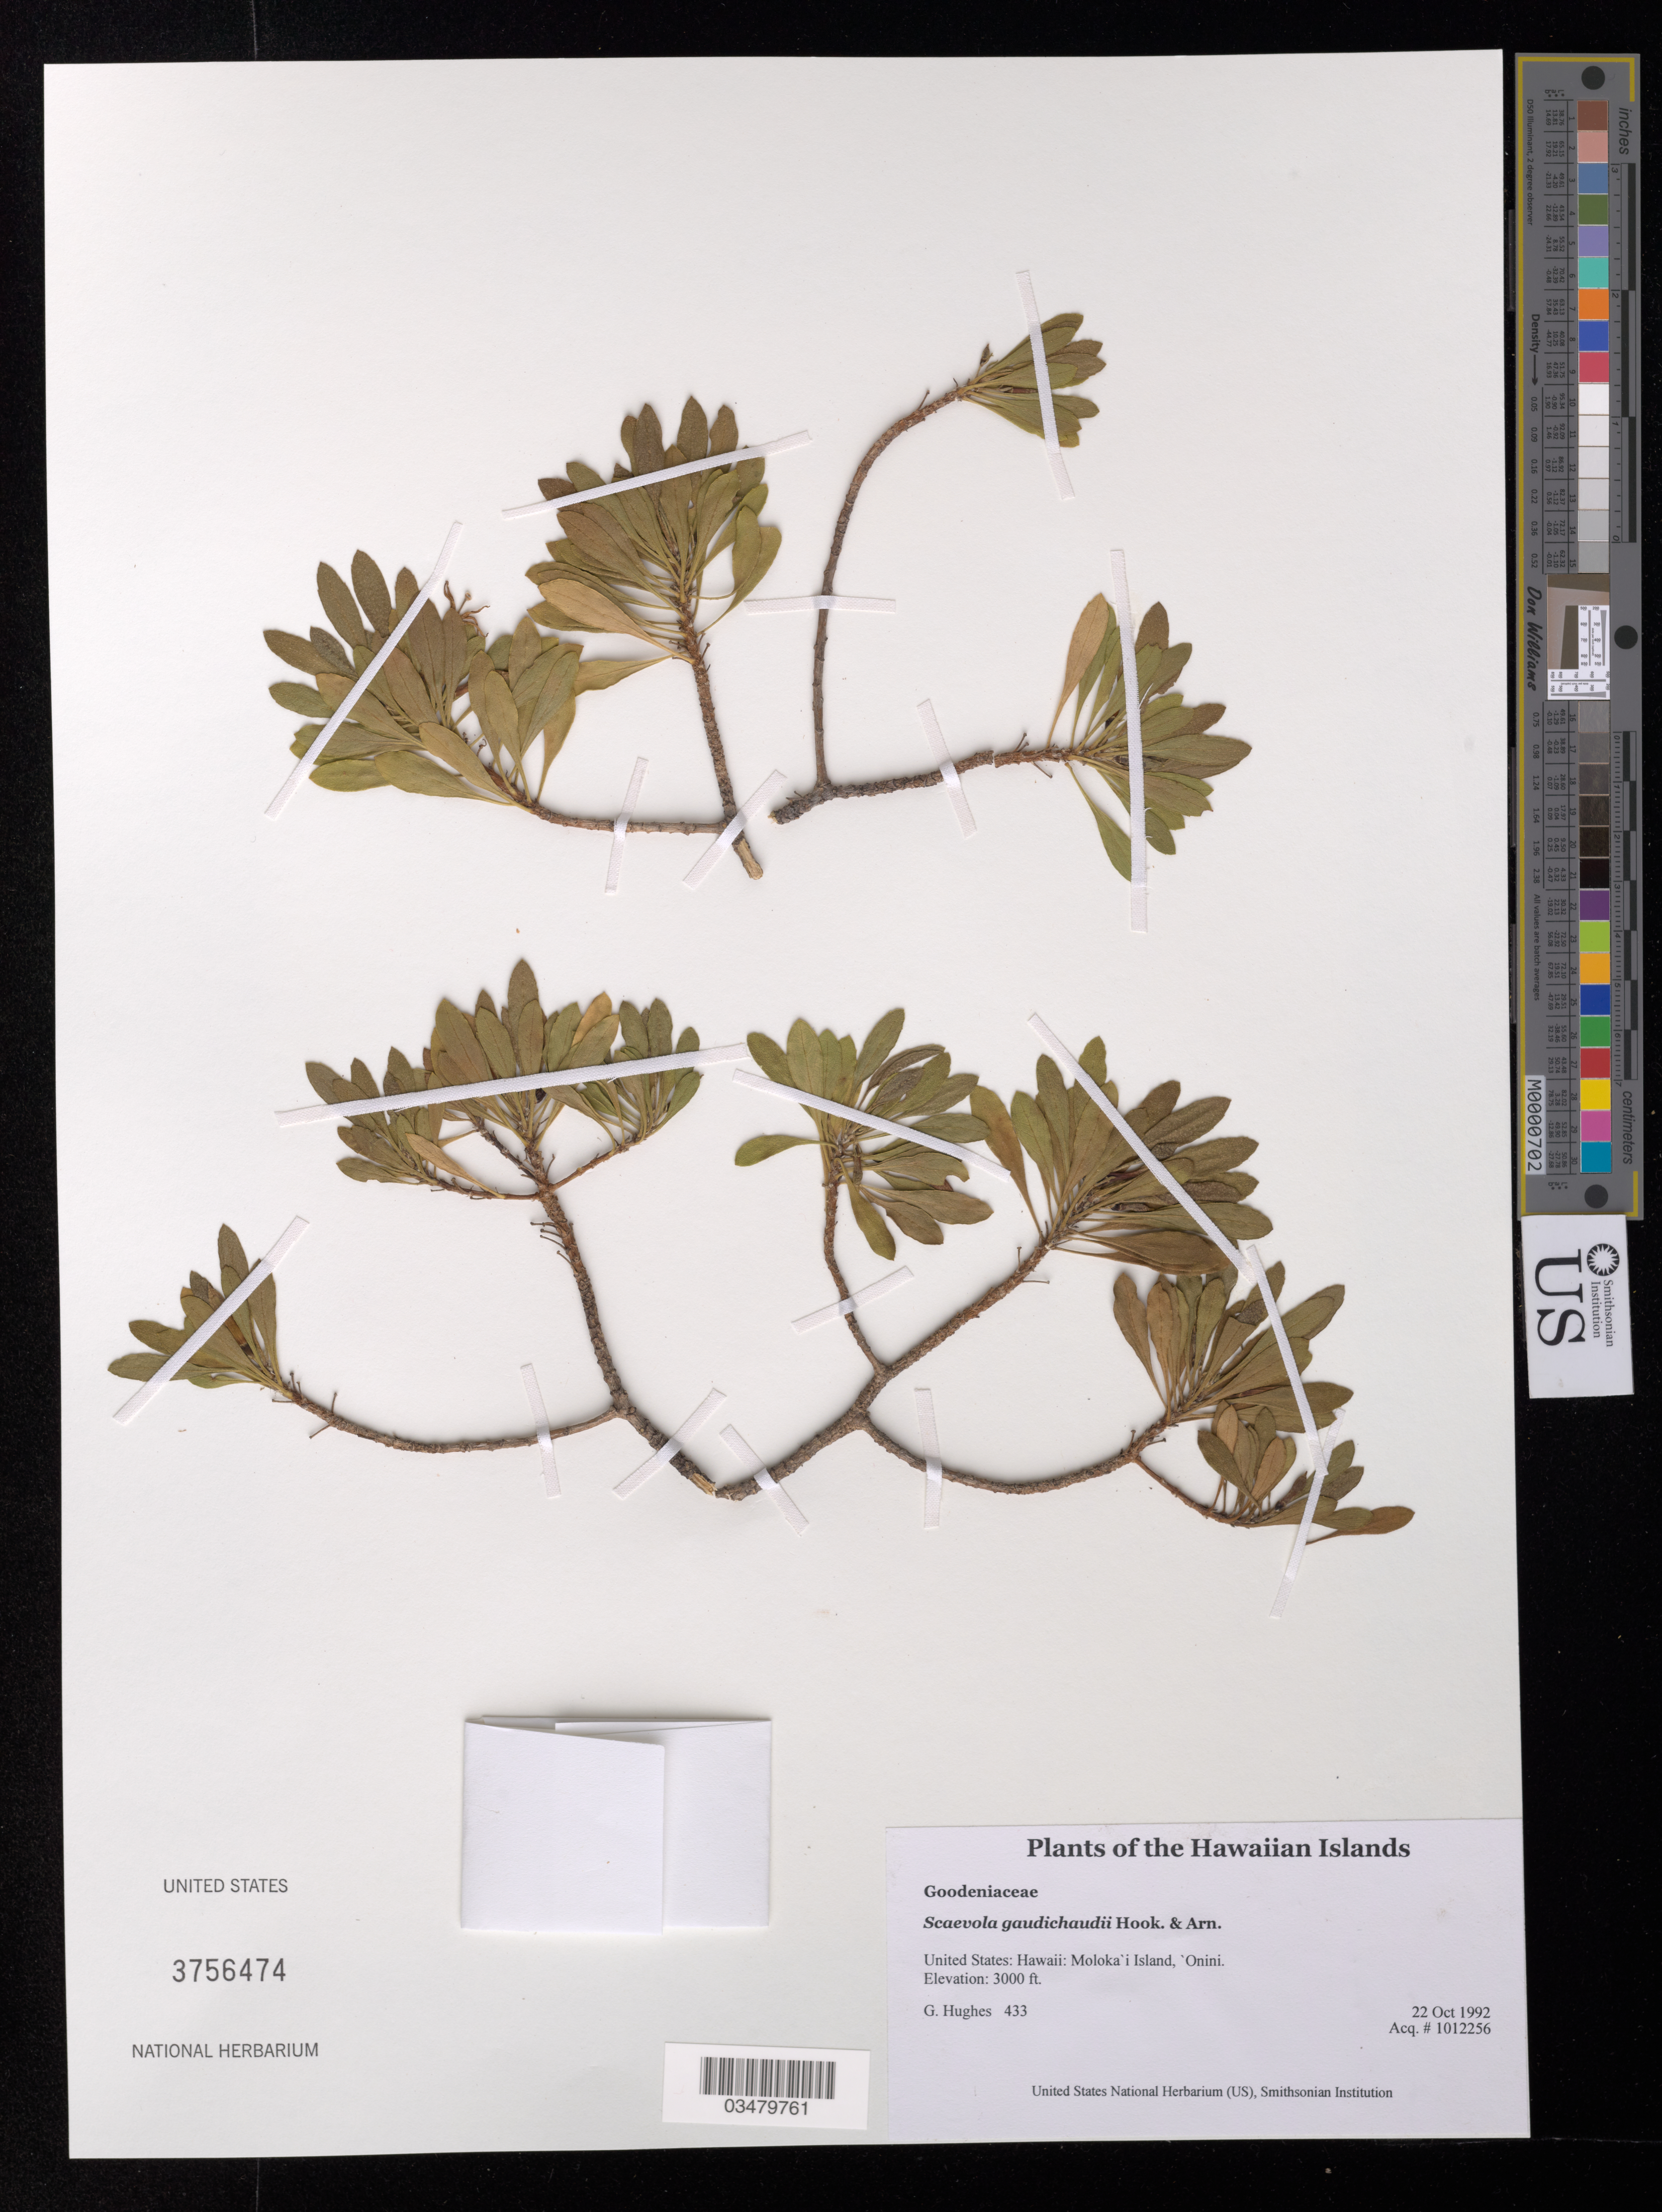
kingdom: Plantae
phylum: Tracheophyta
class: Magnoliopsida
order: Asterales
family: Goodeniaceae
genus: Scaevola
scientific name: Scaevola gaudichaudii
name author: Hook. & Arn.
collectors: G. Hughes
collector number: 433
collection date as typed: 10-22-92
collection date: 1992-10-22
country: United States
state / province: Hawaii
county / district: Maui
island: Moloka'i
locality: Onini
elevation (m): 914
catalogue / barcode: US 3756474